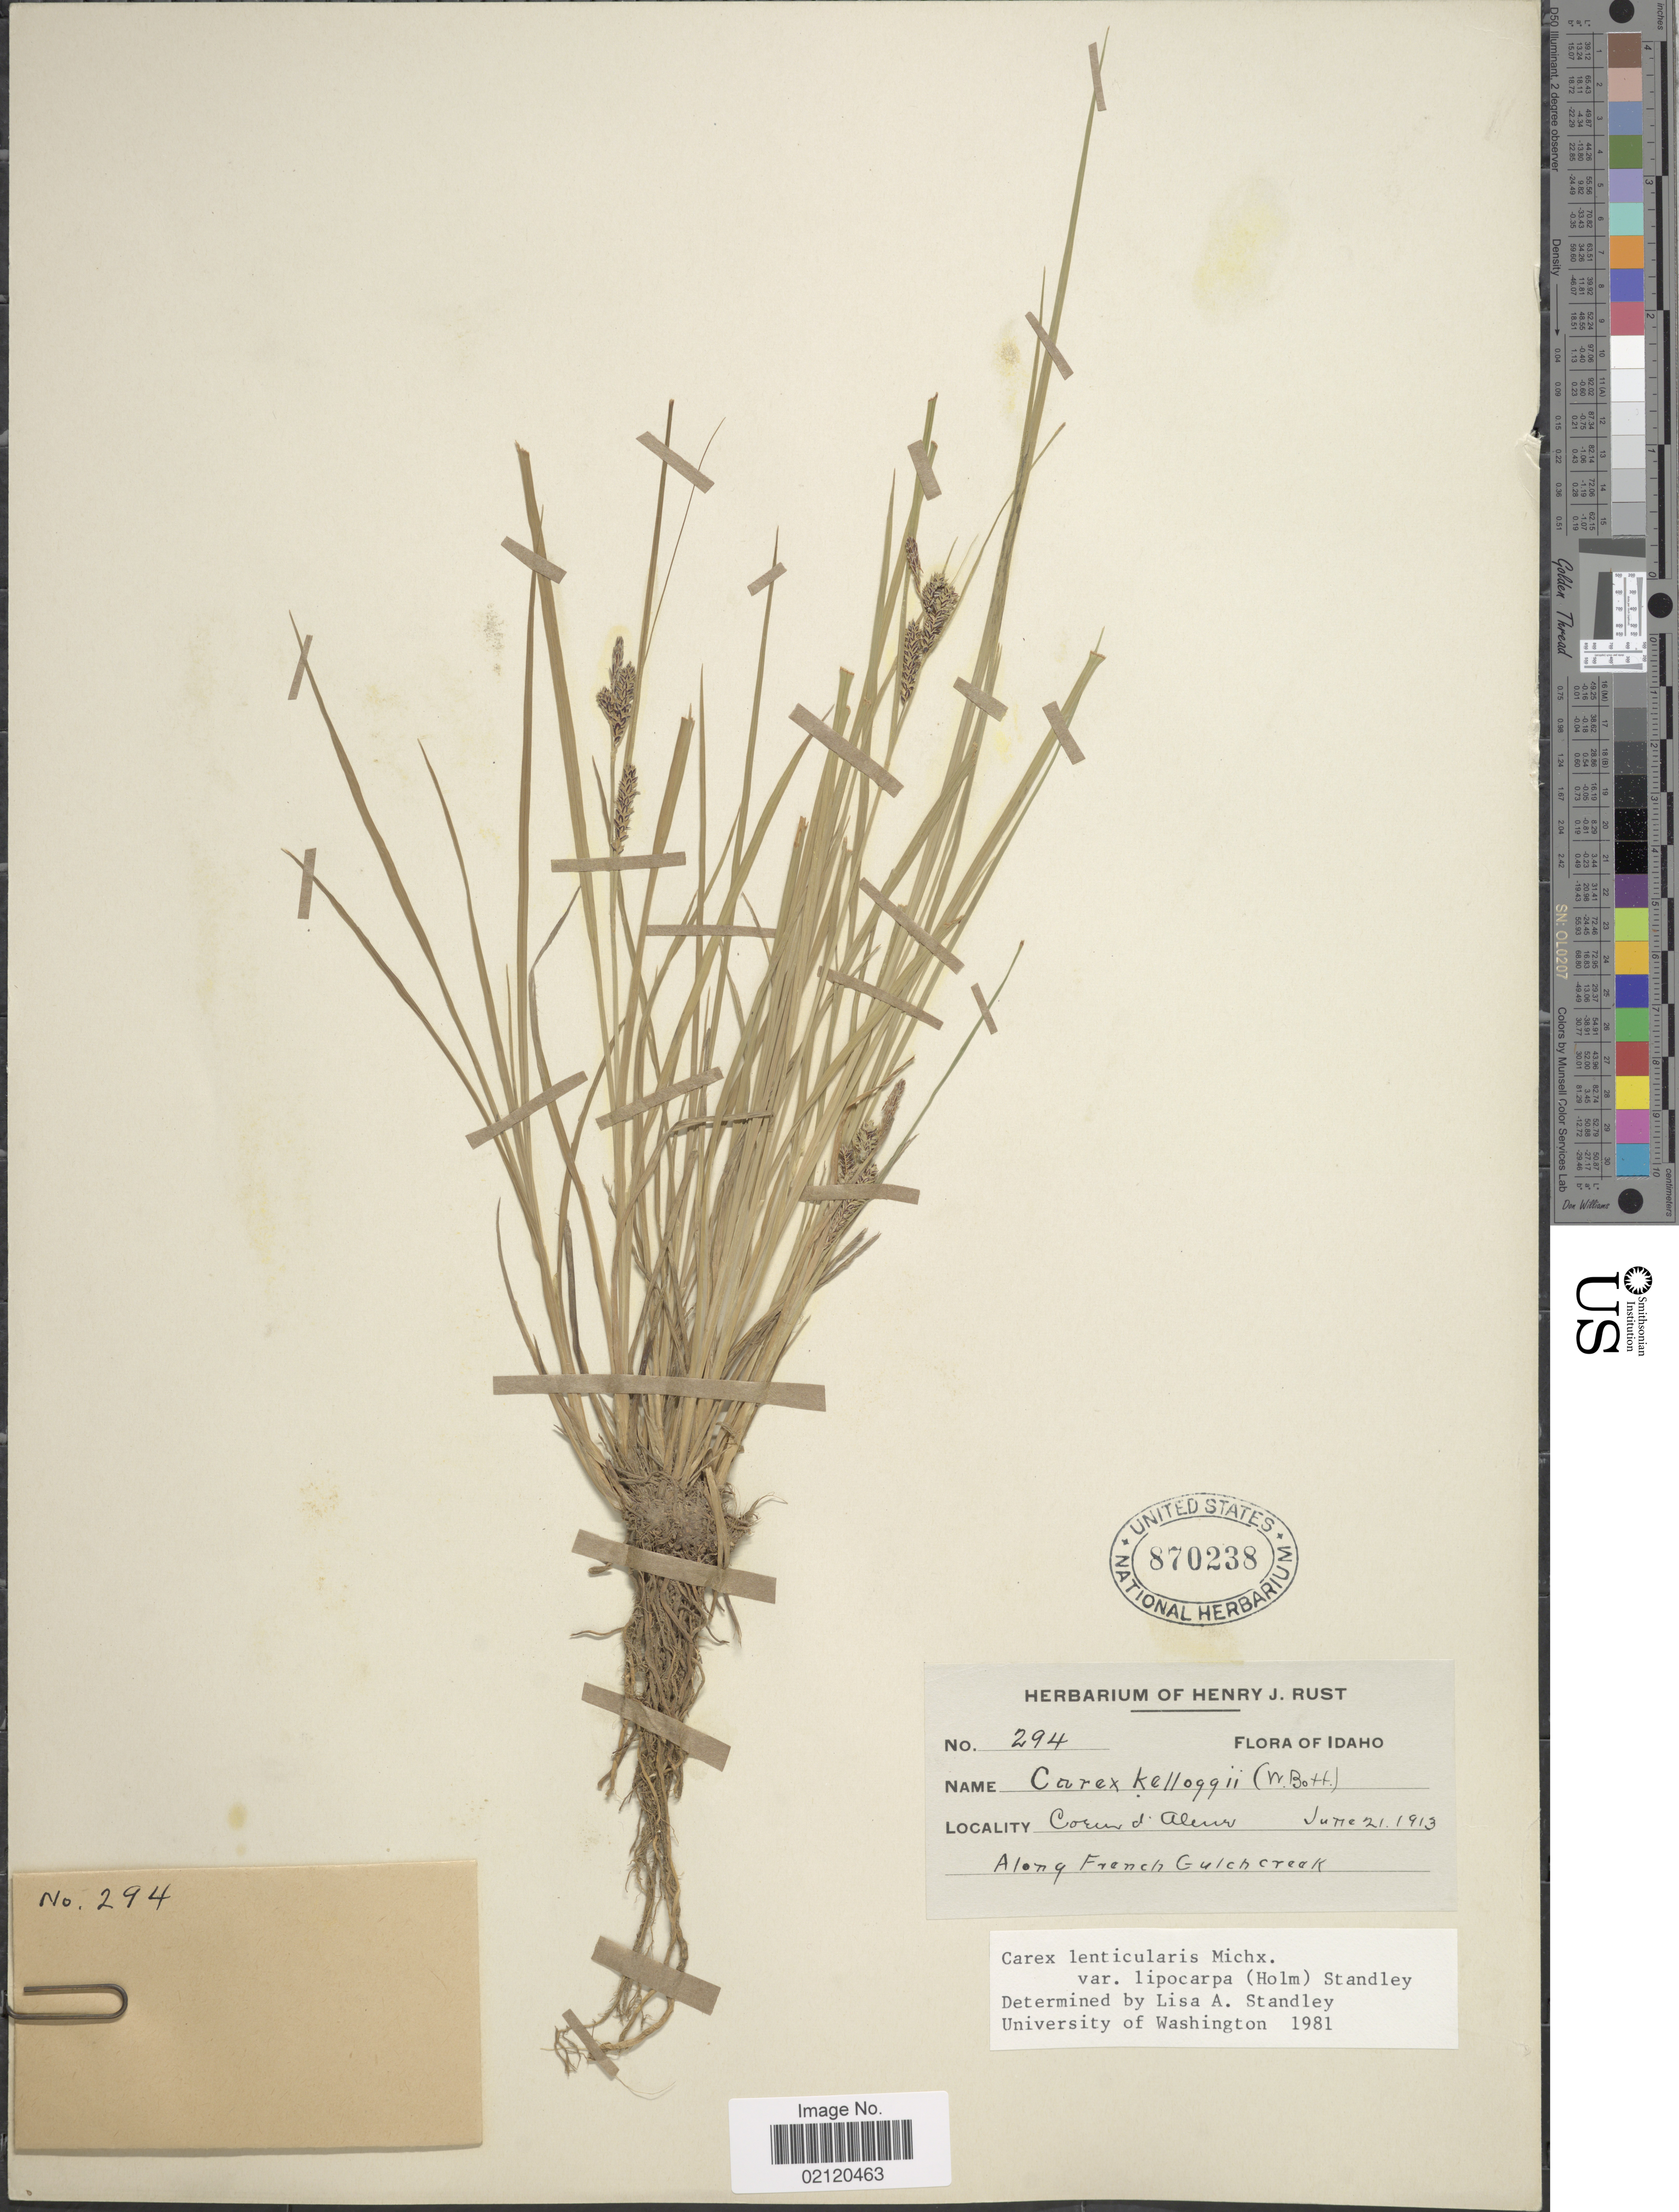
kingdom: Plantae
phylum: Tracheophyta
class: Liliopsida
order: Poales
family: Cyperaceae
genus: Carex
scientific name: Carex kelloggii var. kelloggii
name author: W. Boott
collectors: ex herb. Henry J. Rust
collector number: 294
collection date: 1913-06-21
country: United States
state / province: Idaho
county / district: Kootenai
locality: Coeur d'Alene, Along French Gulch Creek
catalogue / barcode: US 870238